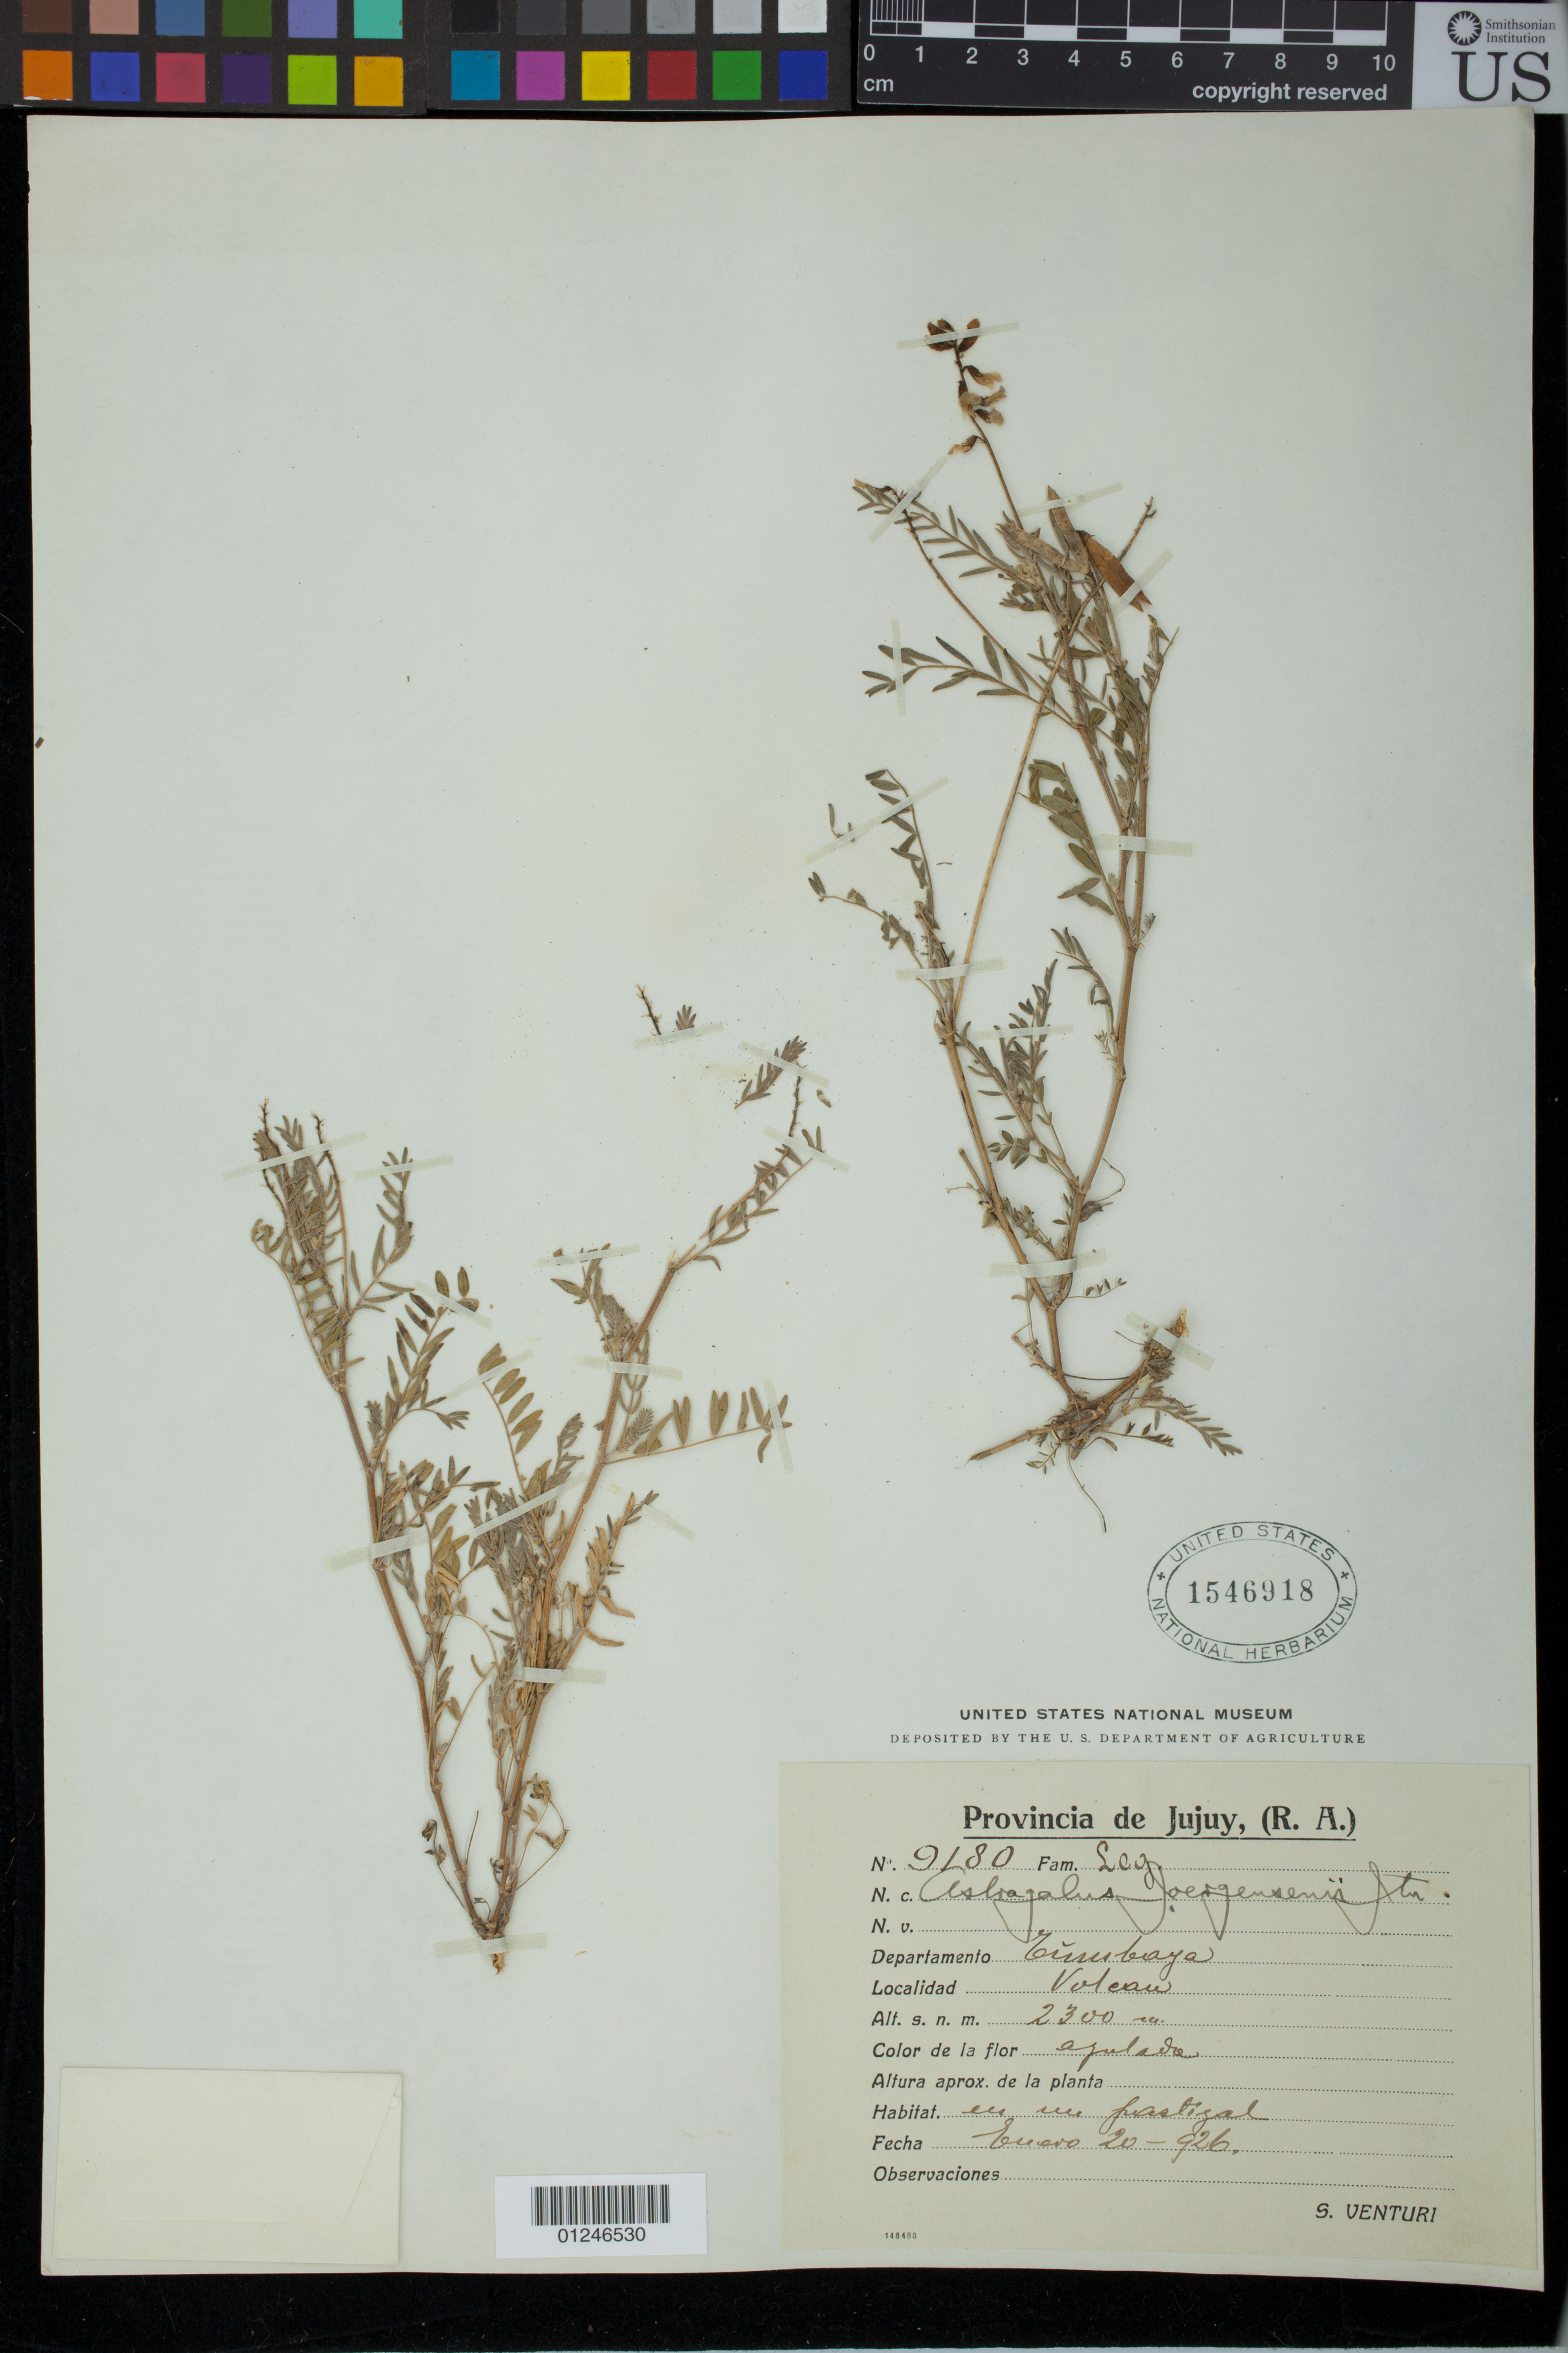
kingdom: Plantae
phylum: Tracheophyta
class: Magnoliopsida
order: Fabales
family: Fabaceae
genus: Astragalus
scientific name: Astragalus joergensenii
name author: I.M. Johnst.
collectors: S. Venturi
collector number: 9180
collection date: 1926-02-20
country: Argentina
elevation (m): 2300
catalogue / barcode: US 1546918